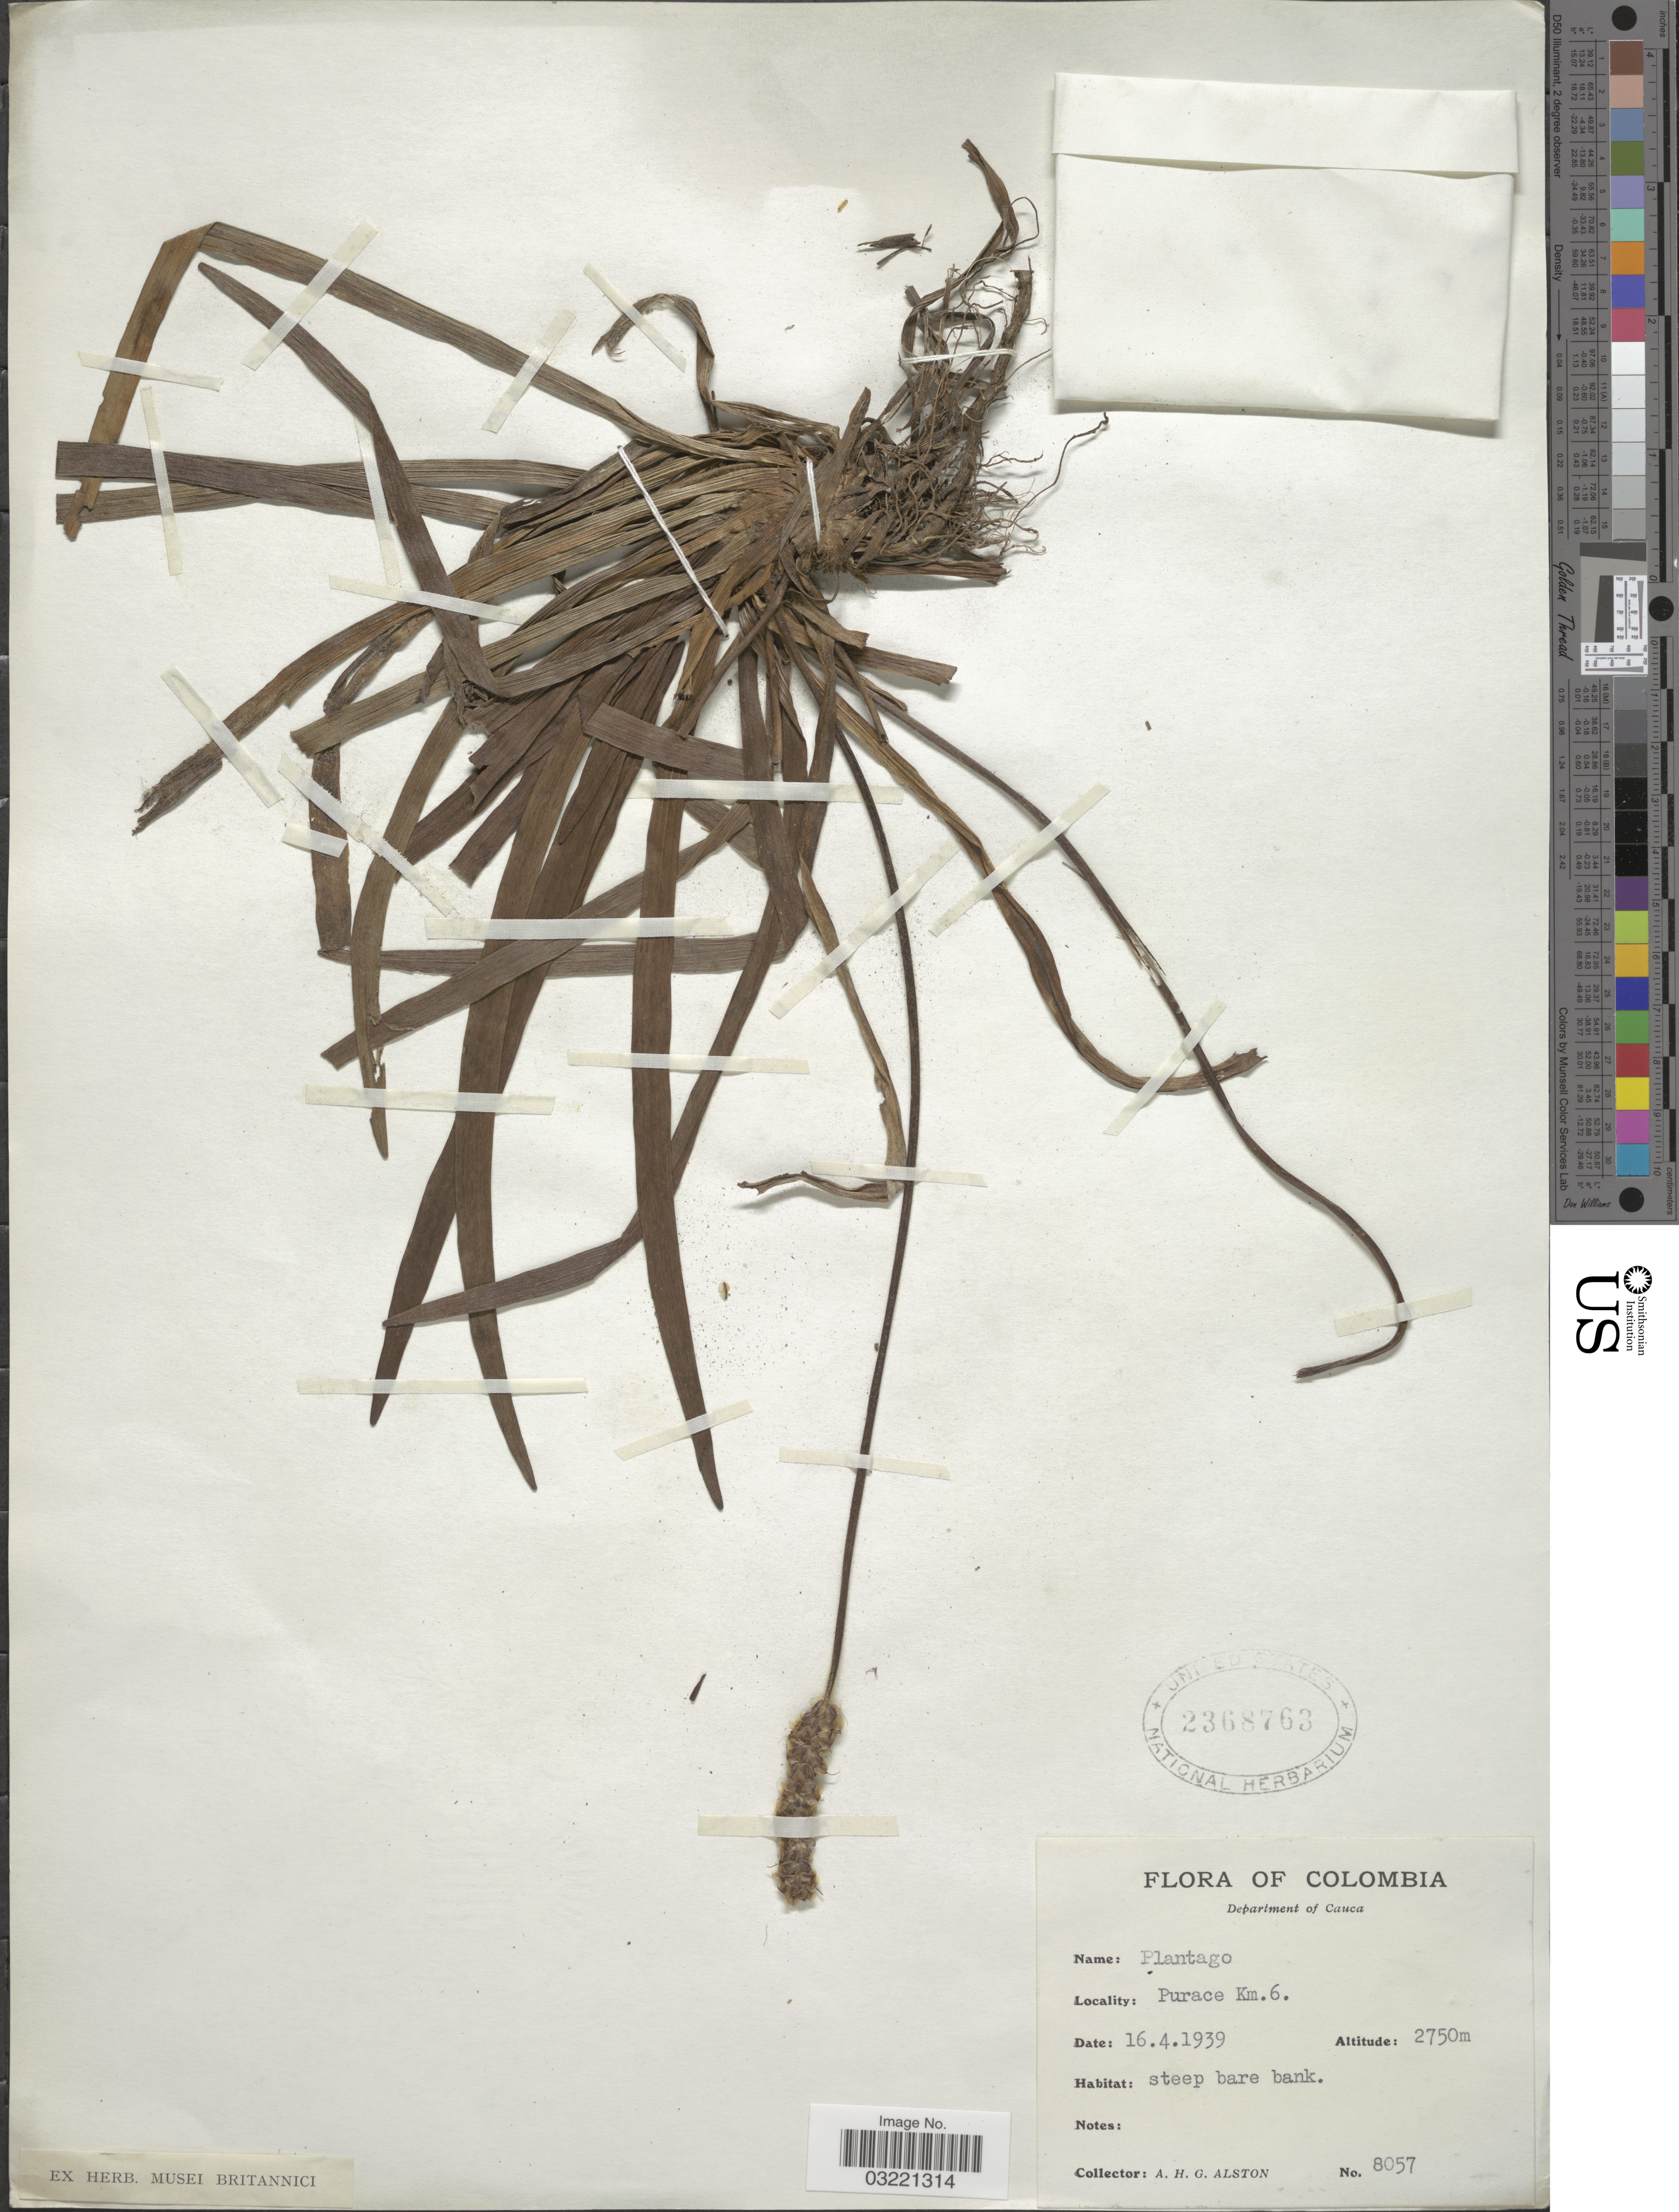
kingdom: Plantae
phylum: Tracheophyta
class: Magnoliopsida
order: Lamiales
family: Plantaginaceae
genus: Plantago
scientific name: Plantago sp.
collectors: A. H. Alston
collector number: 8057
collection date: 1939-04-16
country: Colombia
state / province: Cauca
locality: Department of Cauca, Purace Km. 6.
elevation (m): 2750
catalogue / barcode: US 2368763